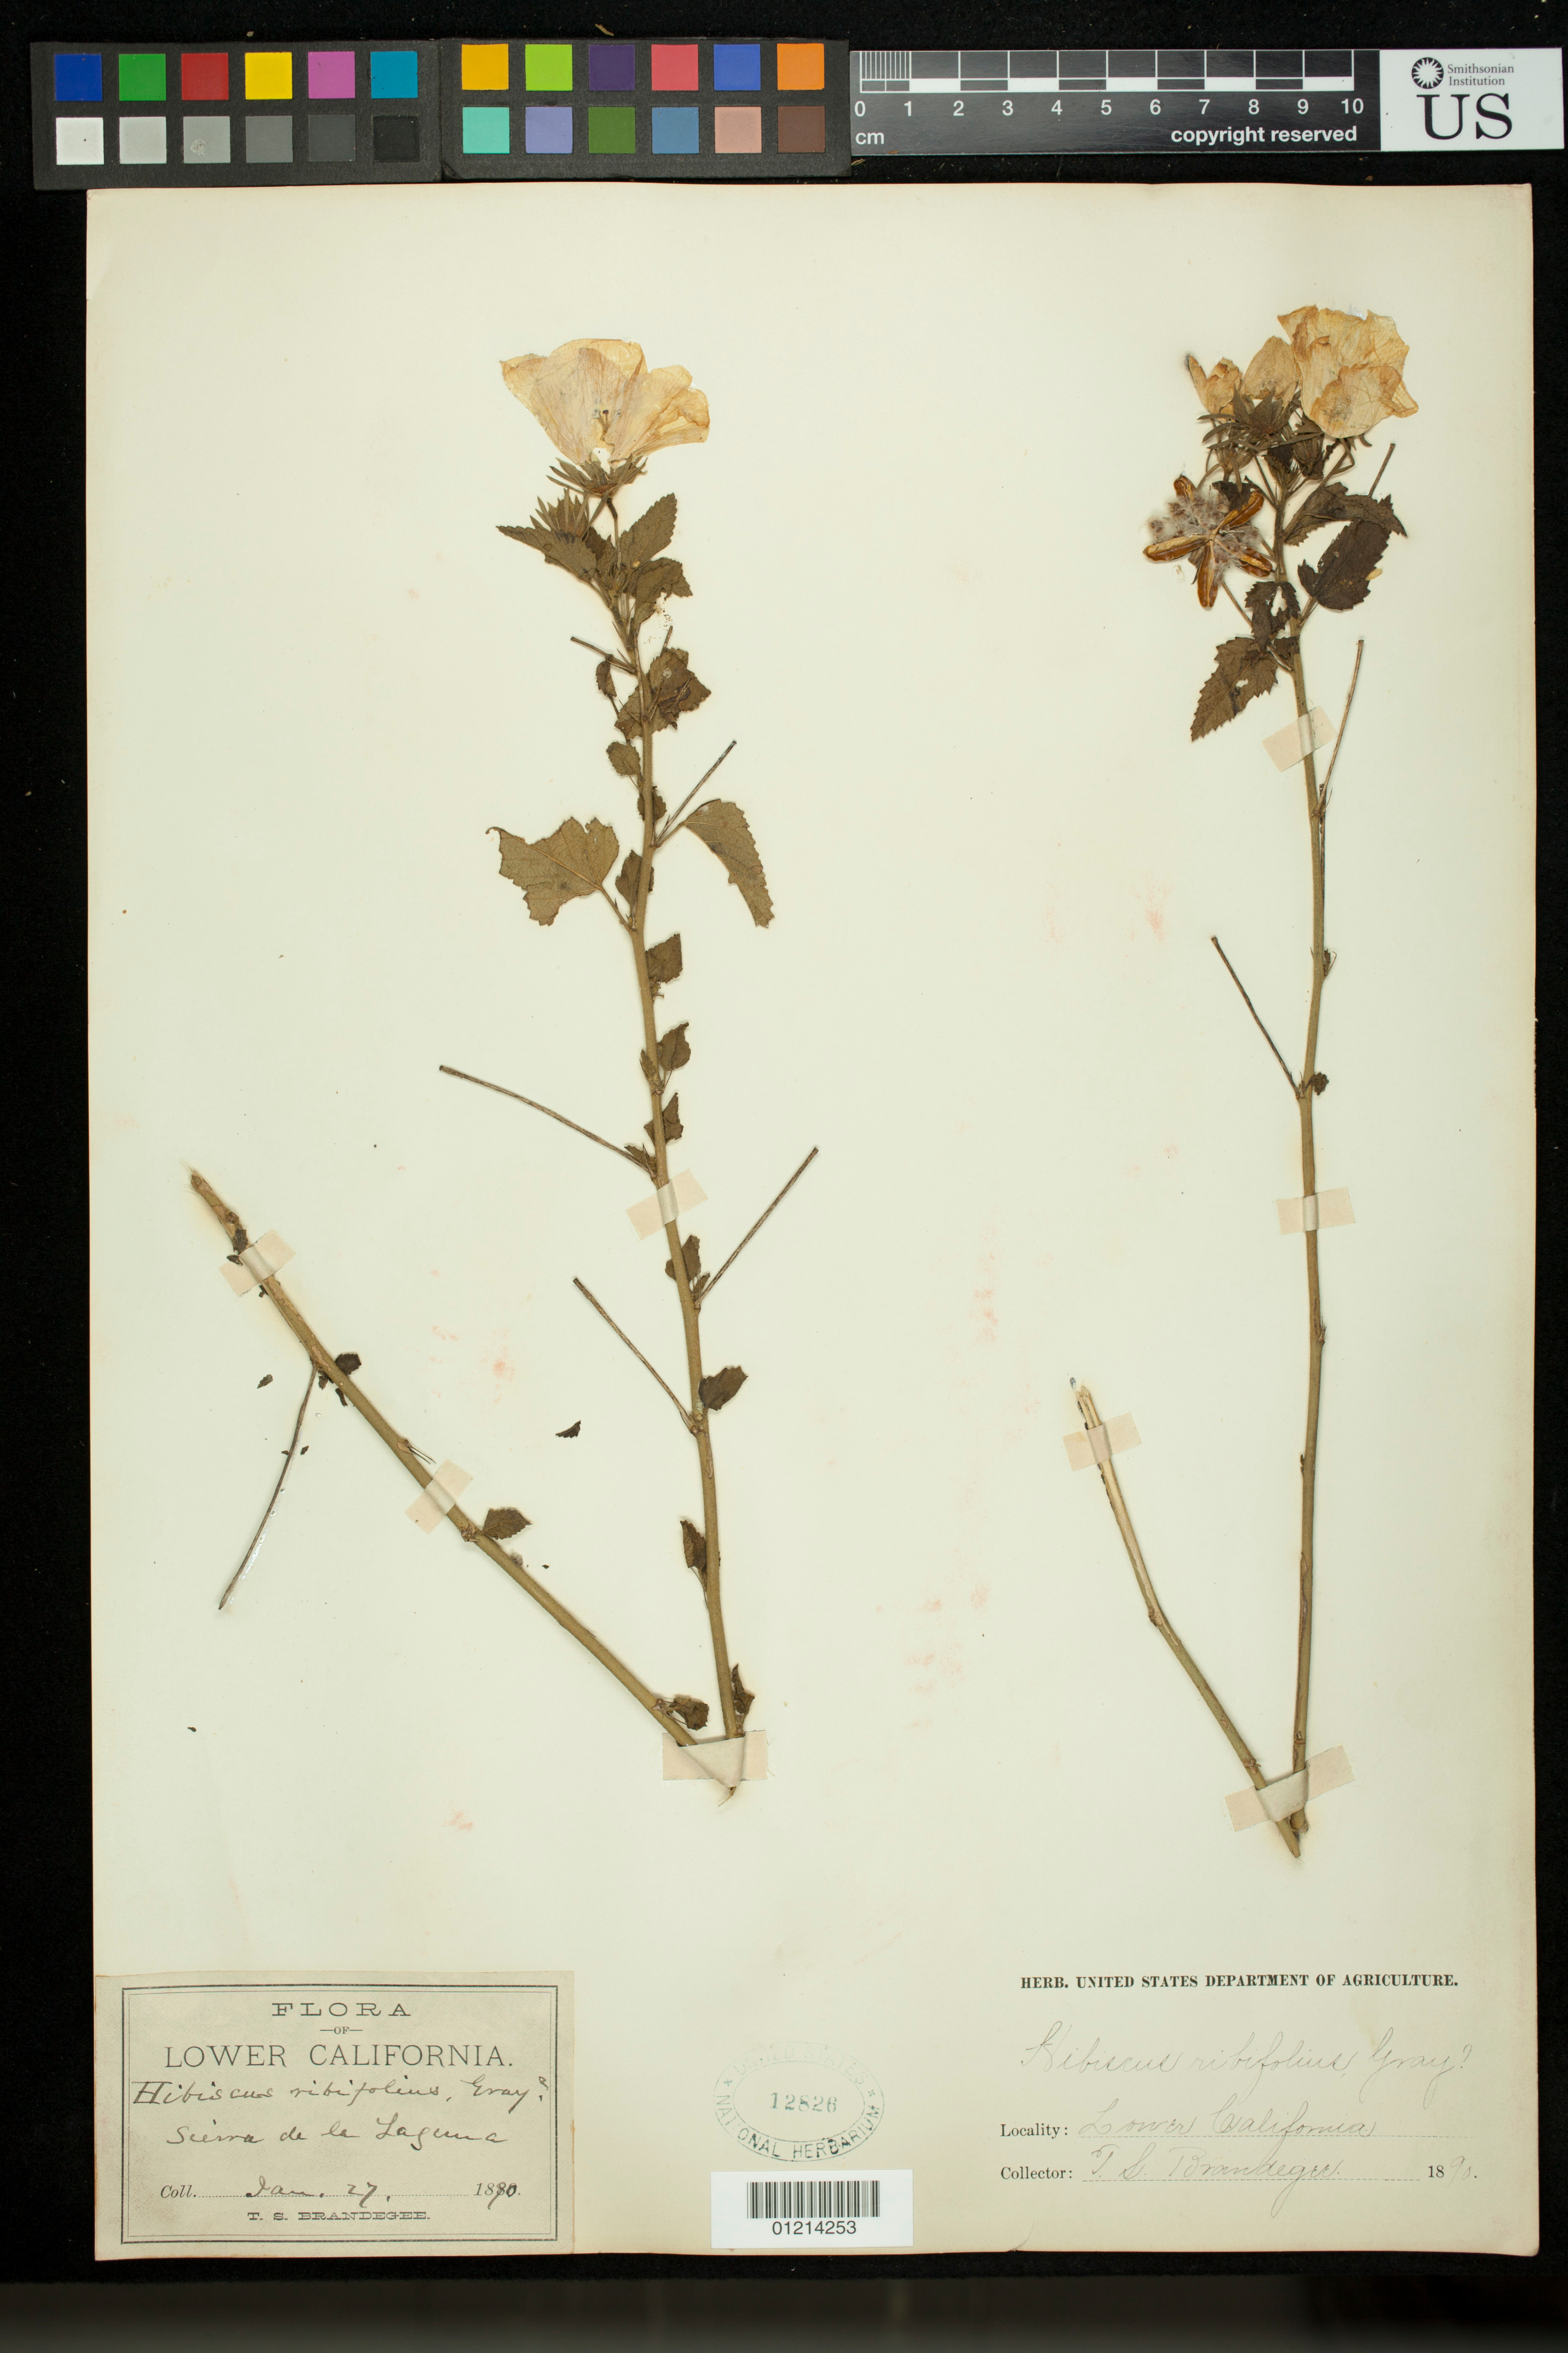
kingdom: Plantae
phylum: Tracheophyta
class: Magnoliopsida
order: Malvales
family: Malvaceae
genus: Hibiscus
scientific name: Hibiscus ribifolius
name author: A. Gray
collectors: T. S. Brandegee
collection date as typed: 1890-01-27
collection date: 1890-02-27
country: Mexico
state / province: Baja California Sur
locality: Sierra de la Laguna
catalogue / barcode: US 12826